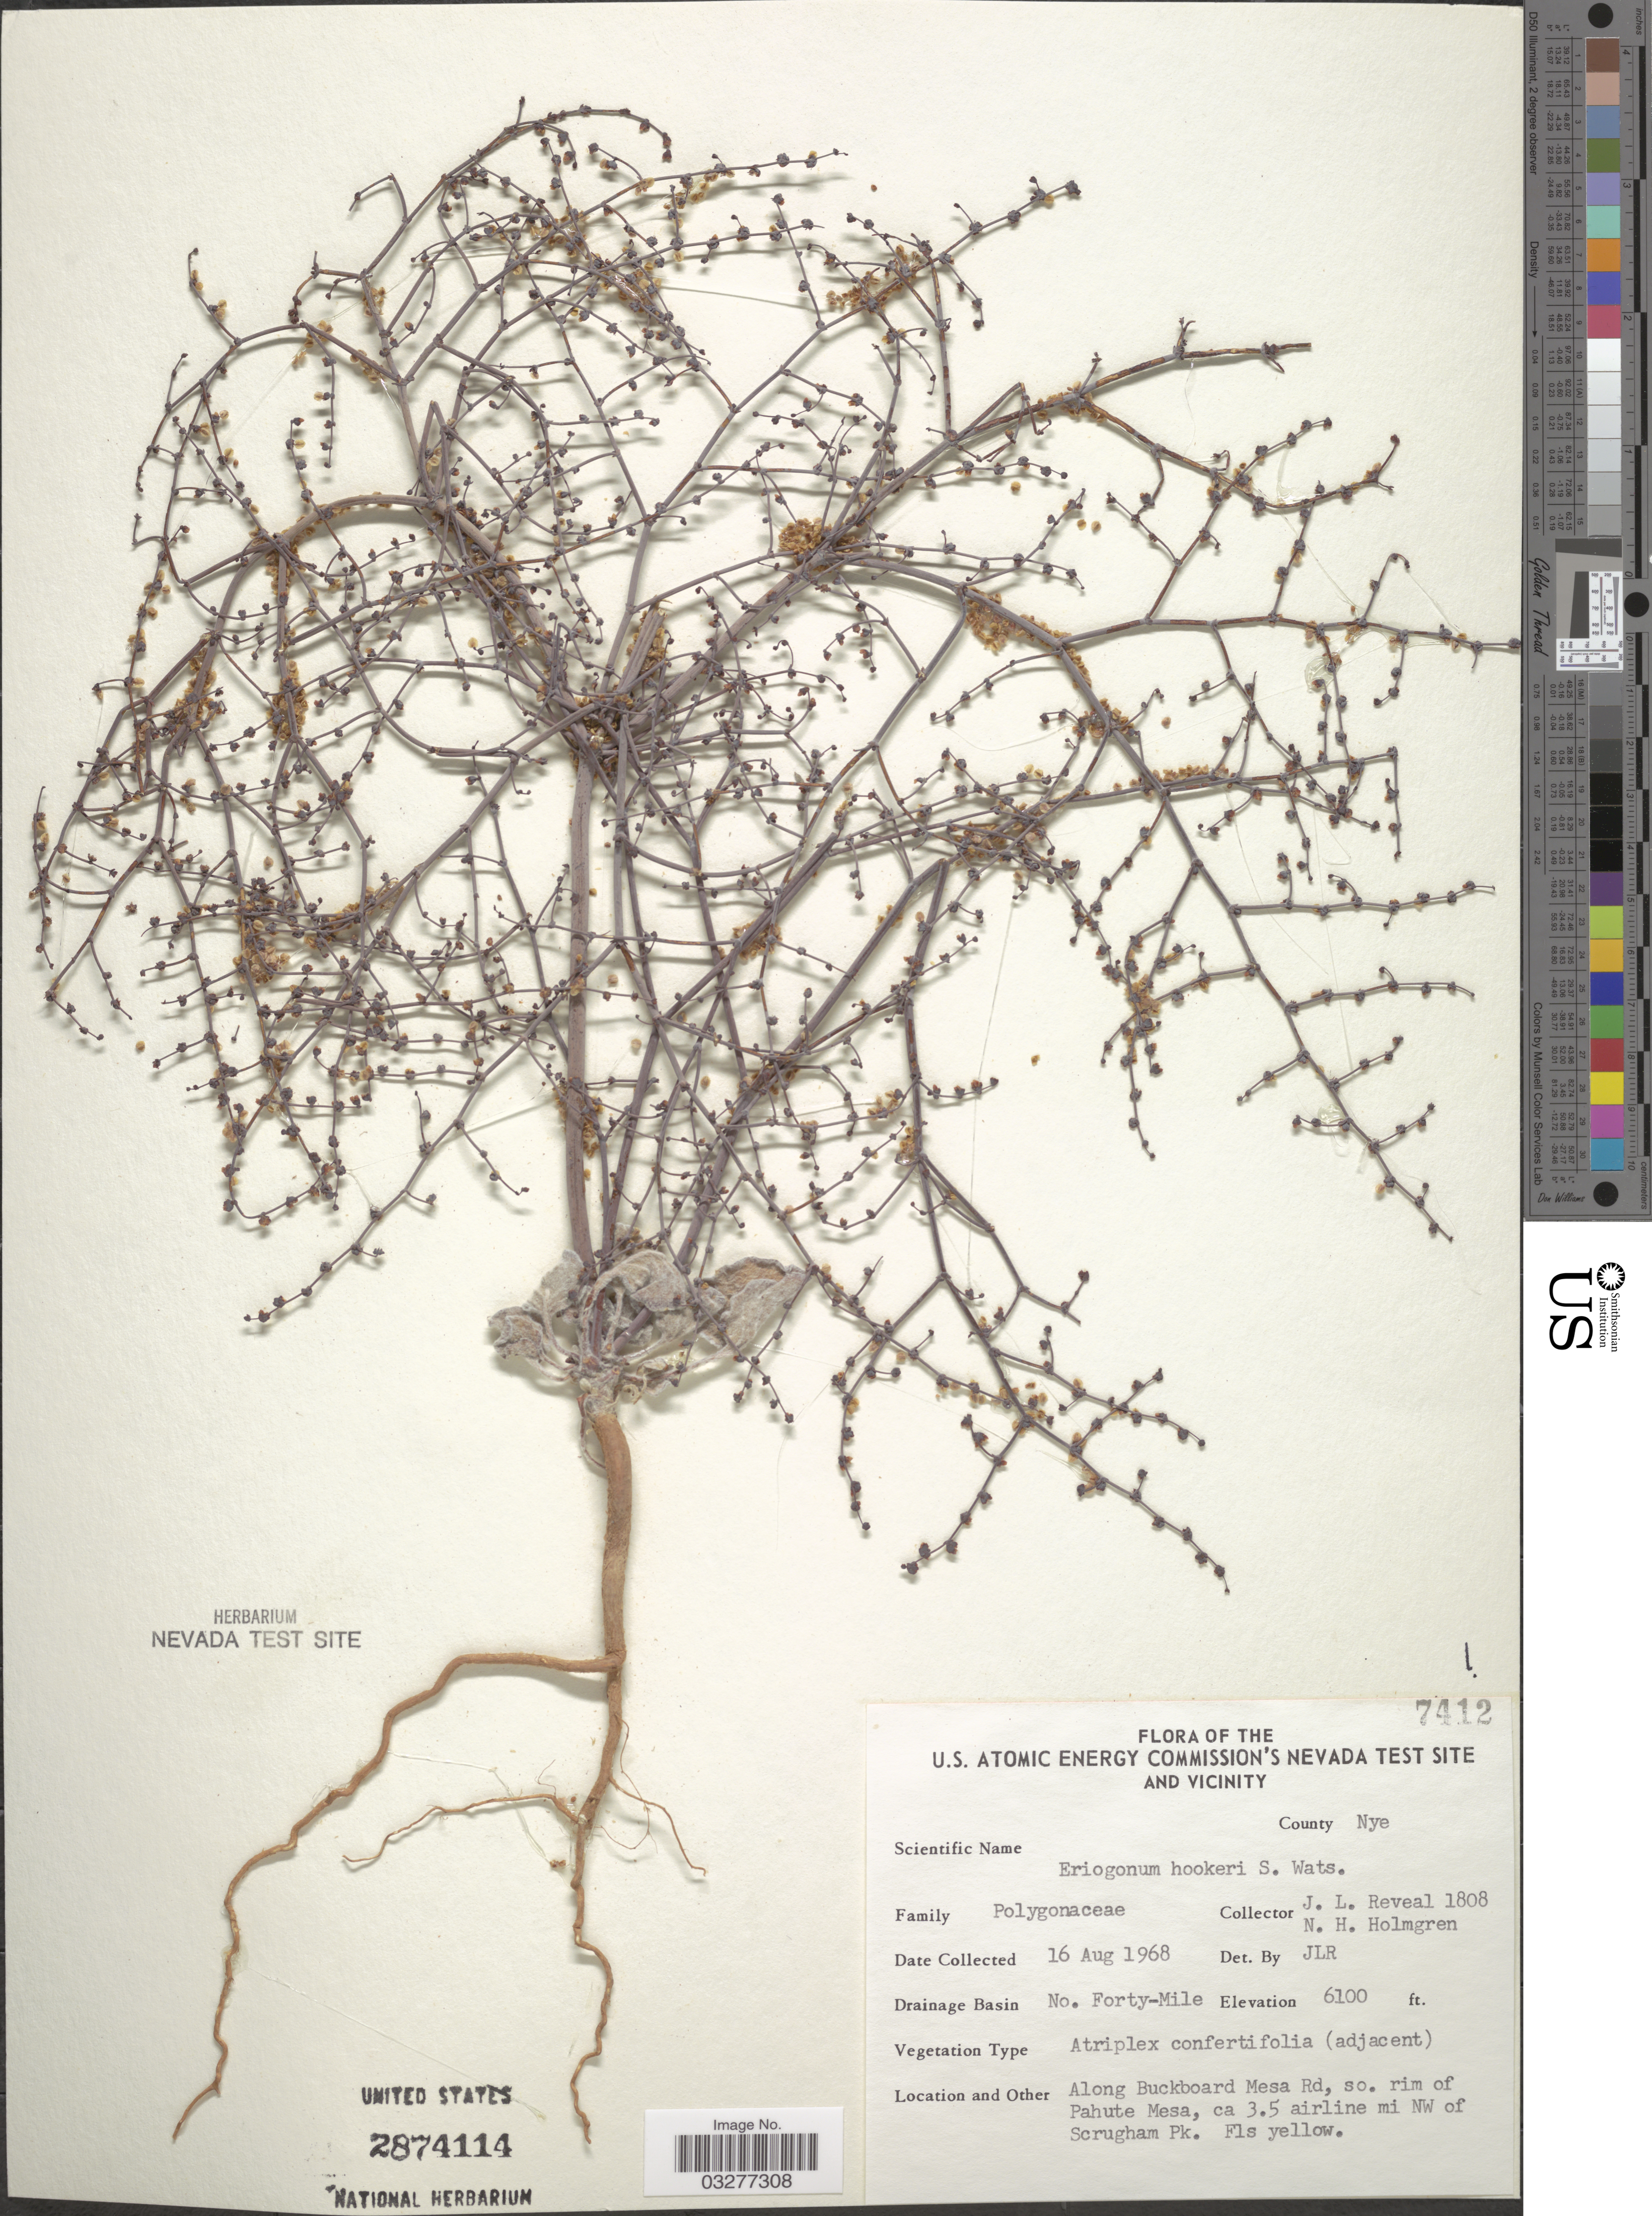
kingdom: Plantae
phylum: Tracheophyta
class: Magnoliopsida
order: Caryophyllales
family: Polygonaceae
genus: Eriogonum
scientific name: Eriogonum hookeri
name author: S. Watson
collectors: J. L. Reveal & N. H. Holmgren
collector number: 1808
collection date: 1968-08-16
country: United States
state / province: Nevada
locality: U. S. Atomic Energy Commission's Nevada Test Site and Vicinity. County Nye. Drainage Basin No. Forty-Mile. Along Buckboard Mesa Rd, so. rim of Pahute Mesa, ca 3.5 airline mi NW of Scrugham Pk.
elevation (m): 1859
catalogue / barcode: US 2874114